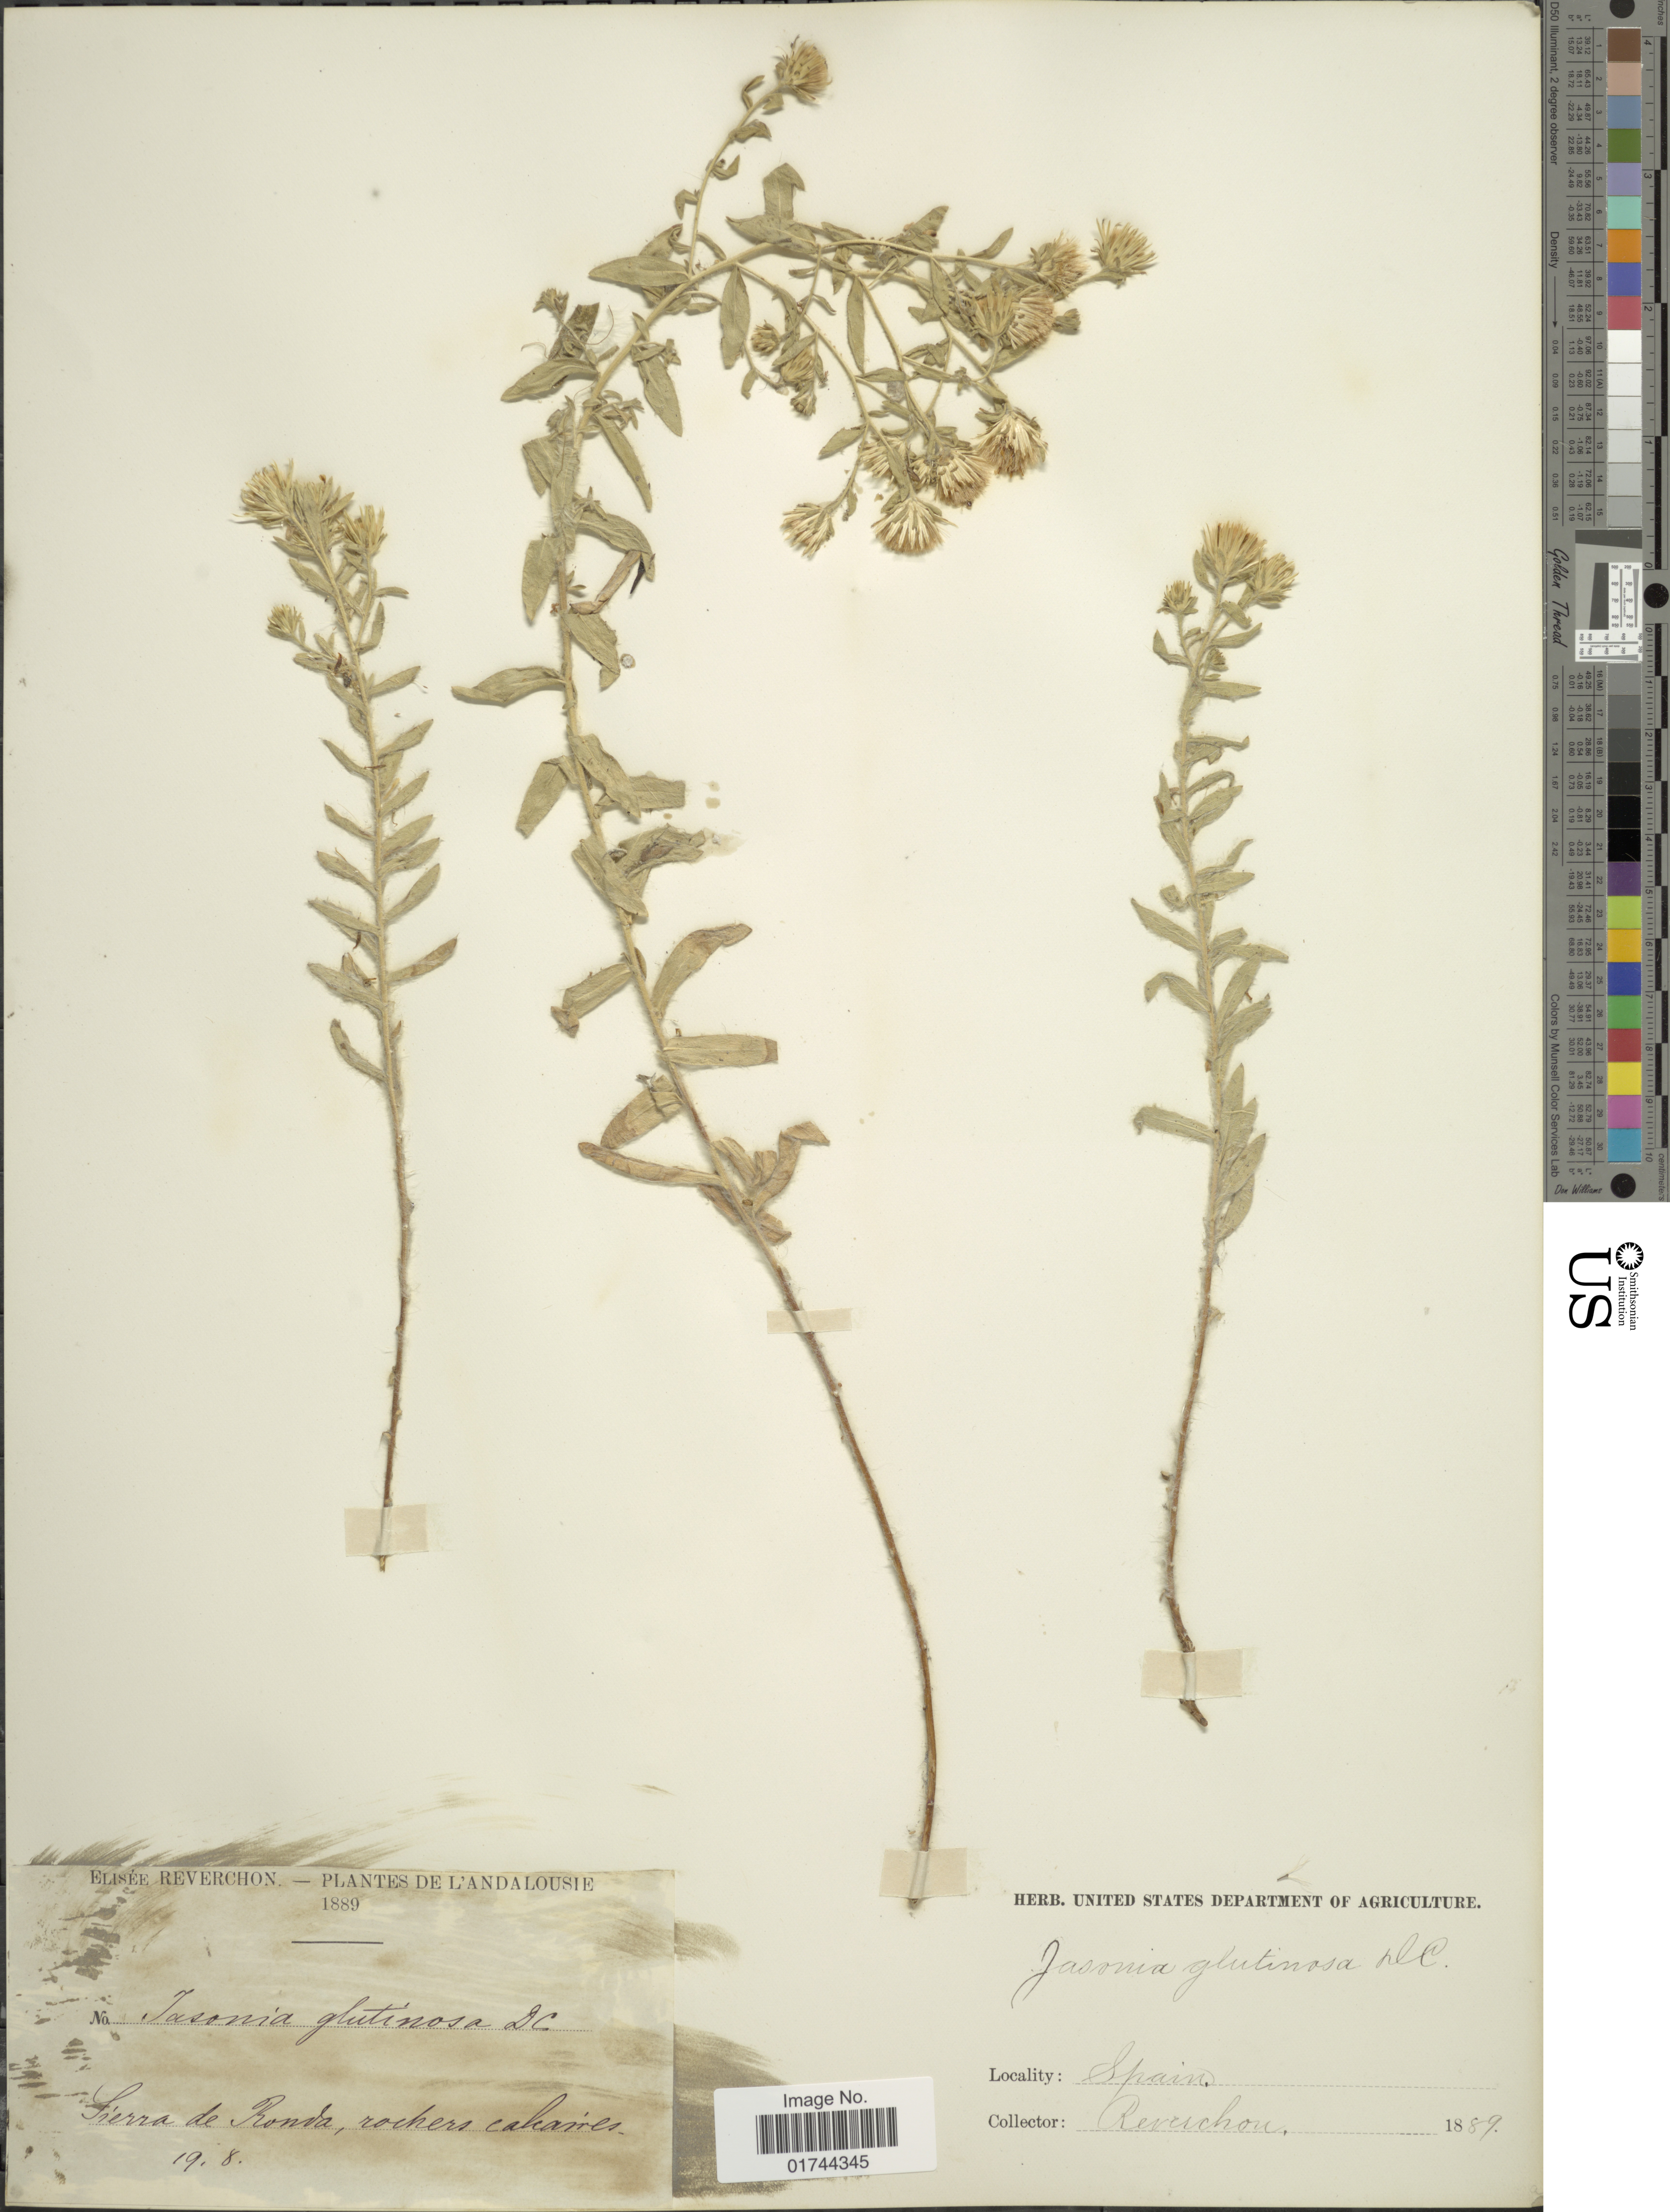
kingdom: Plantae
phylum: Tracheophyta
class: Magnoliopsida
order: Asterales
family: Asteraceae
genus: Jasonia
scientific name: Jasonia glutinosa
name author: (L.) DC.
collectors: E. Reverchon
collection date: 1889-08-19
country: Spain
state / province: Andalucía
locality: Andalousie, Sierra de Ronda, rochers calcarries